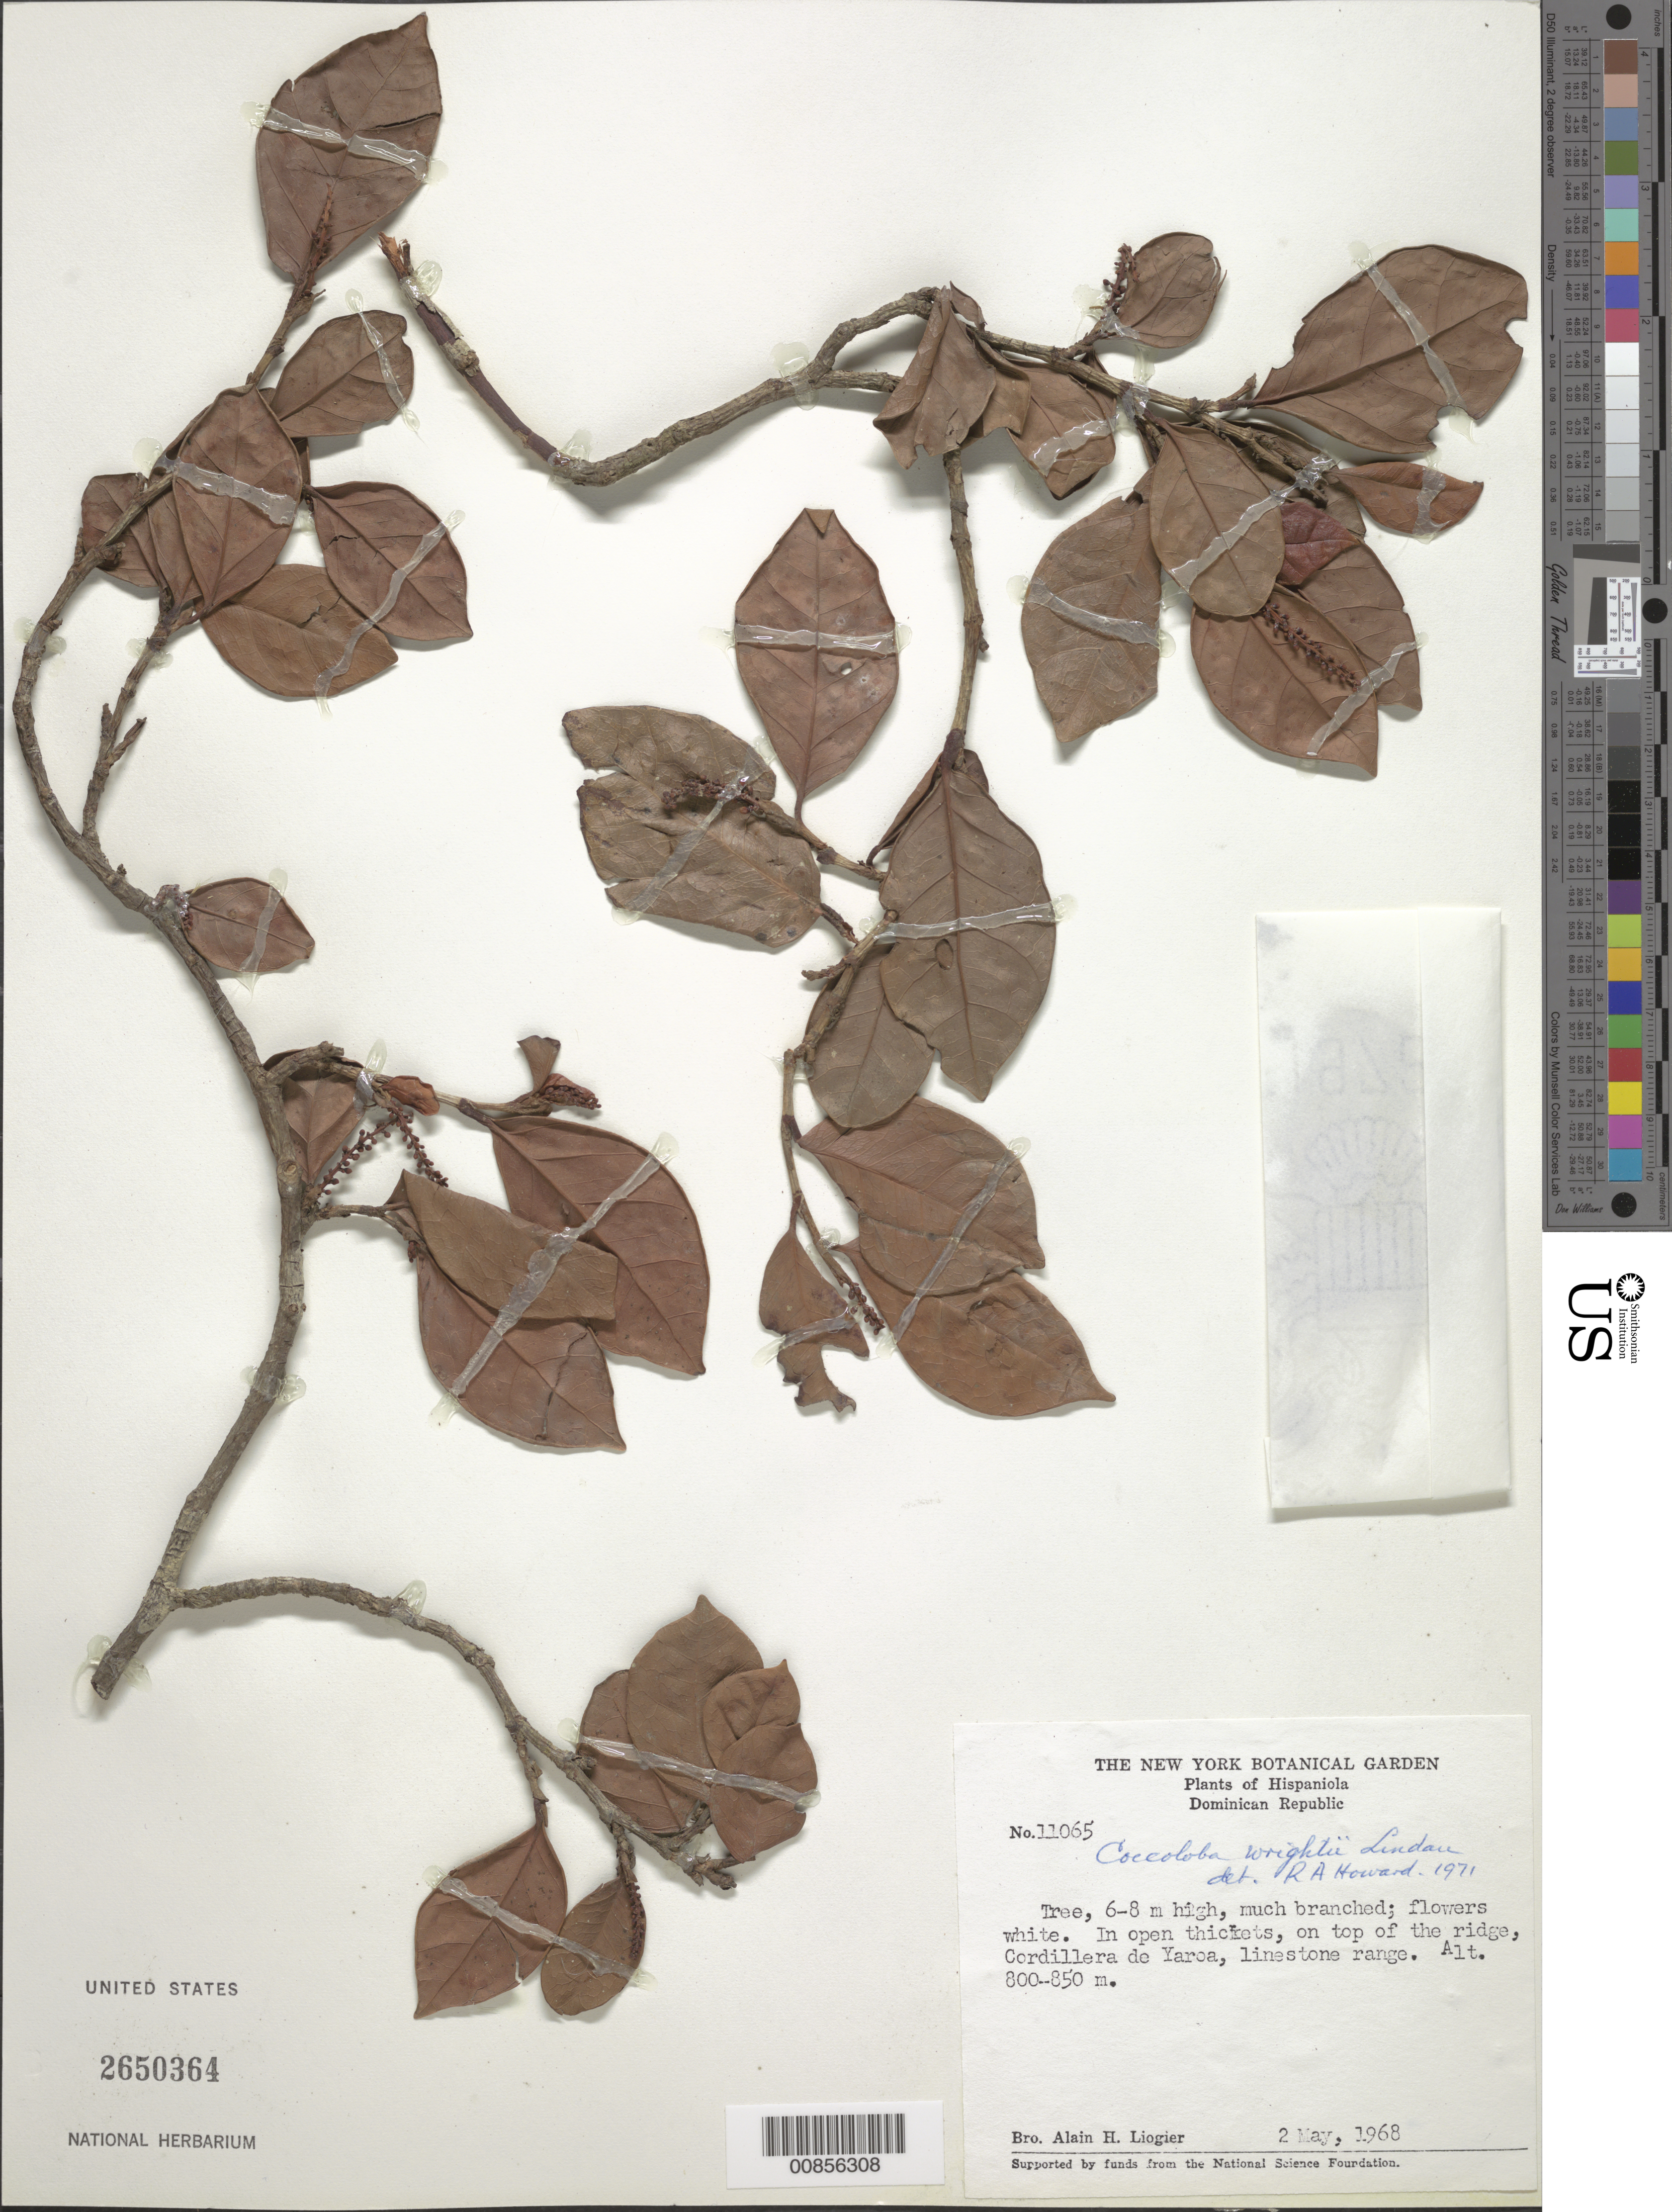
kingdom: Plantae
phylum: Tracheophyta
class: Magnoliopsida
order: Caryophyllales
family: Polygonaceae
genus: Coccoloba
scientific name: Coccoloba wrightii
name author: Lindau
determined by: Howard, R. A.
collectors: A. H. Liogier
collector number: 11065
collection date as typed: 02 May 1968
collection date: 1968-05-02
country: Dominican Republic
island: Hispaniola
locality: Cordillera de Yaroa. On top of the ridge.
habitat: In open thickets, on top of the ridge. Limestone range.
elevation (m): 800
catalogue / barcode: US 2650364